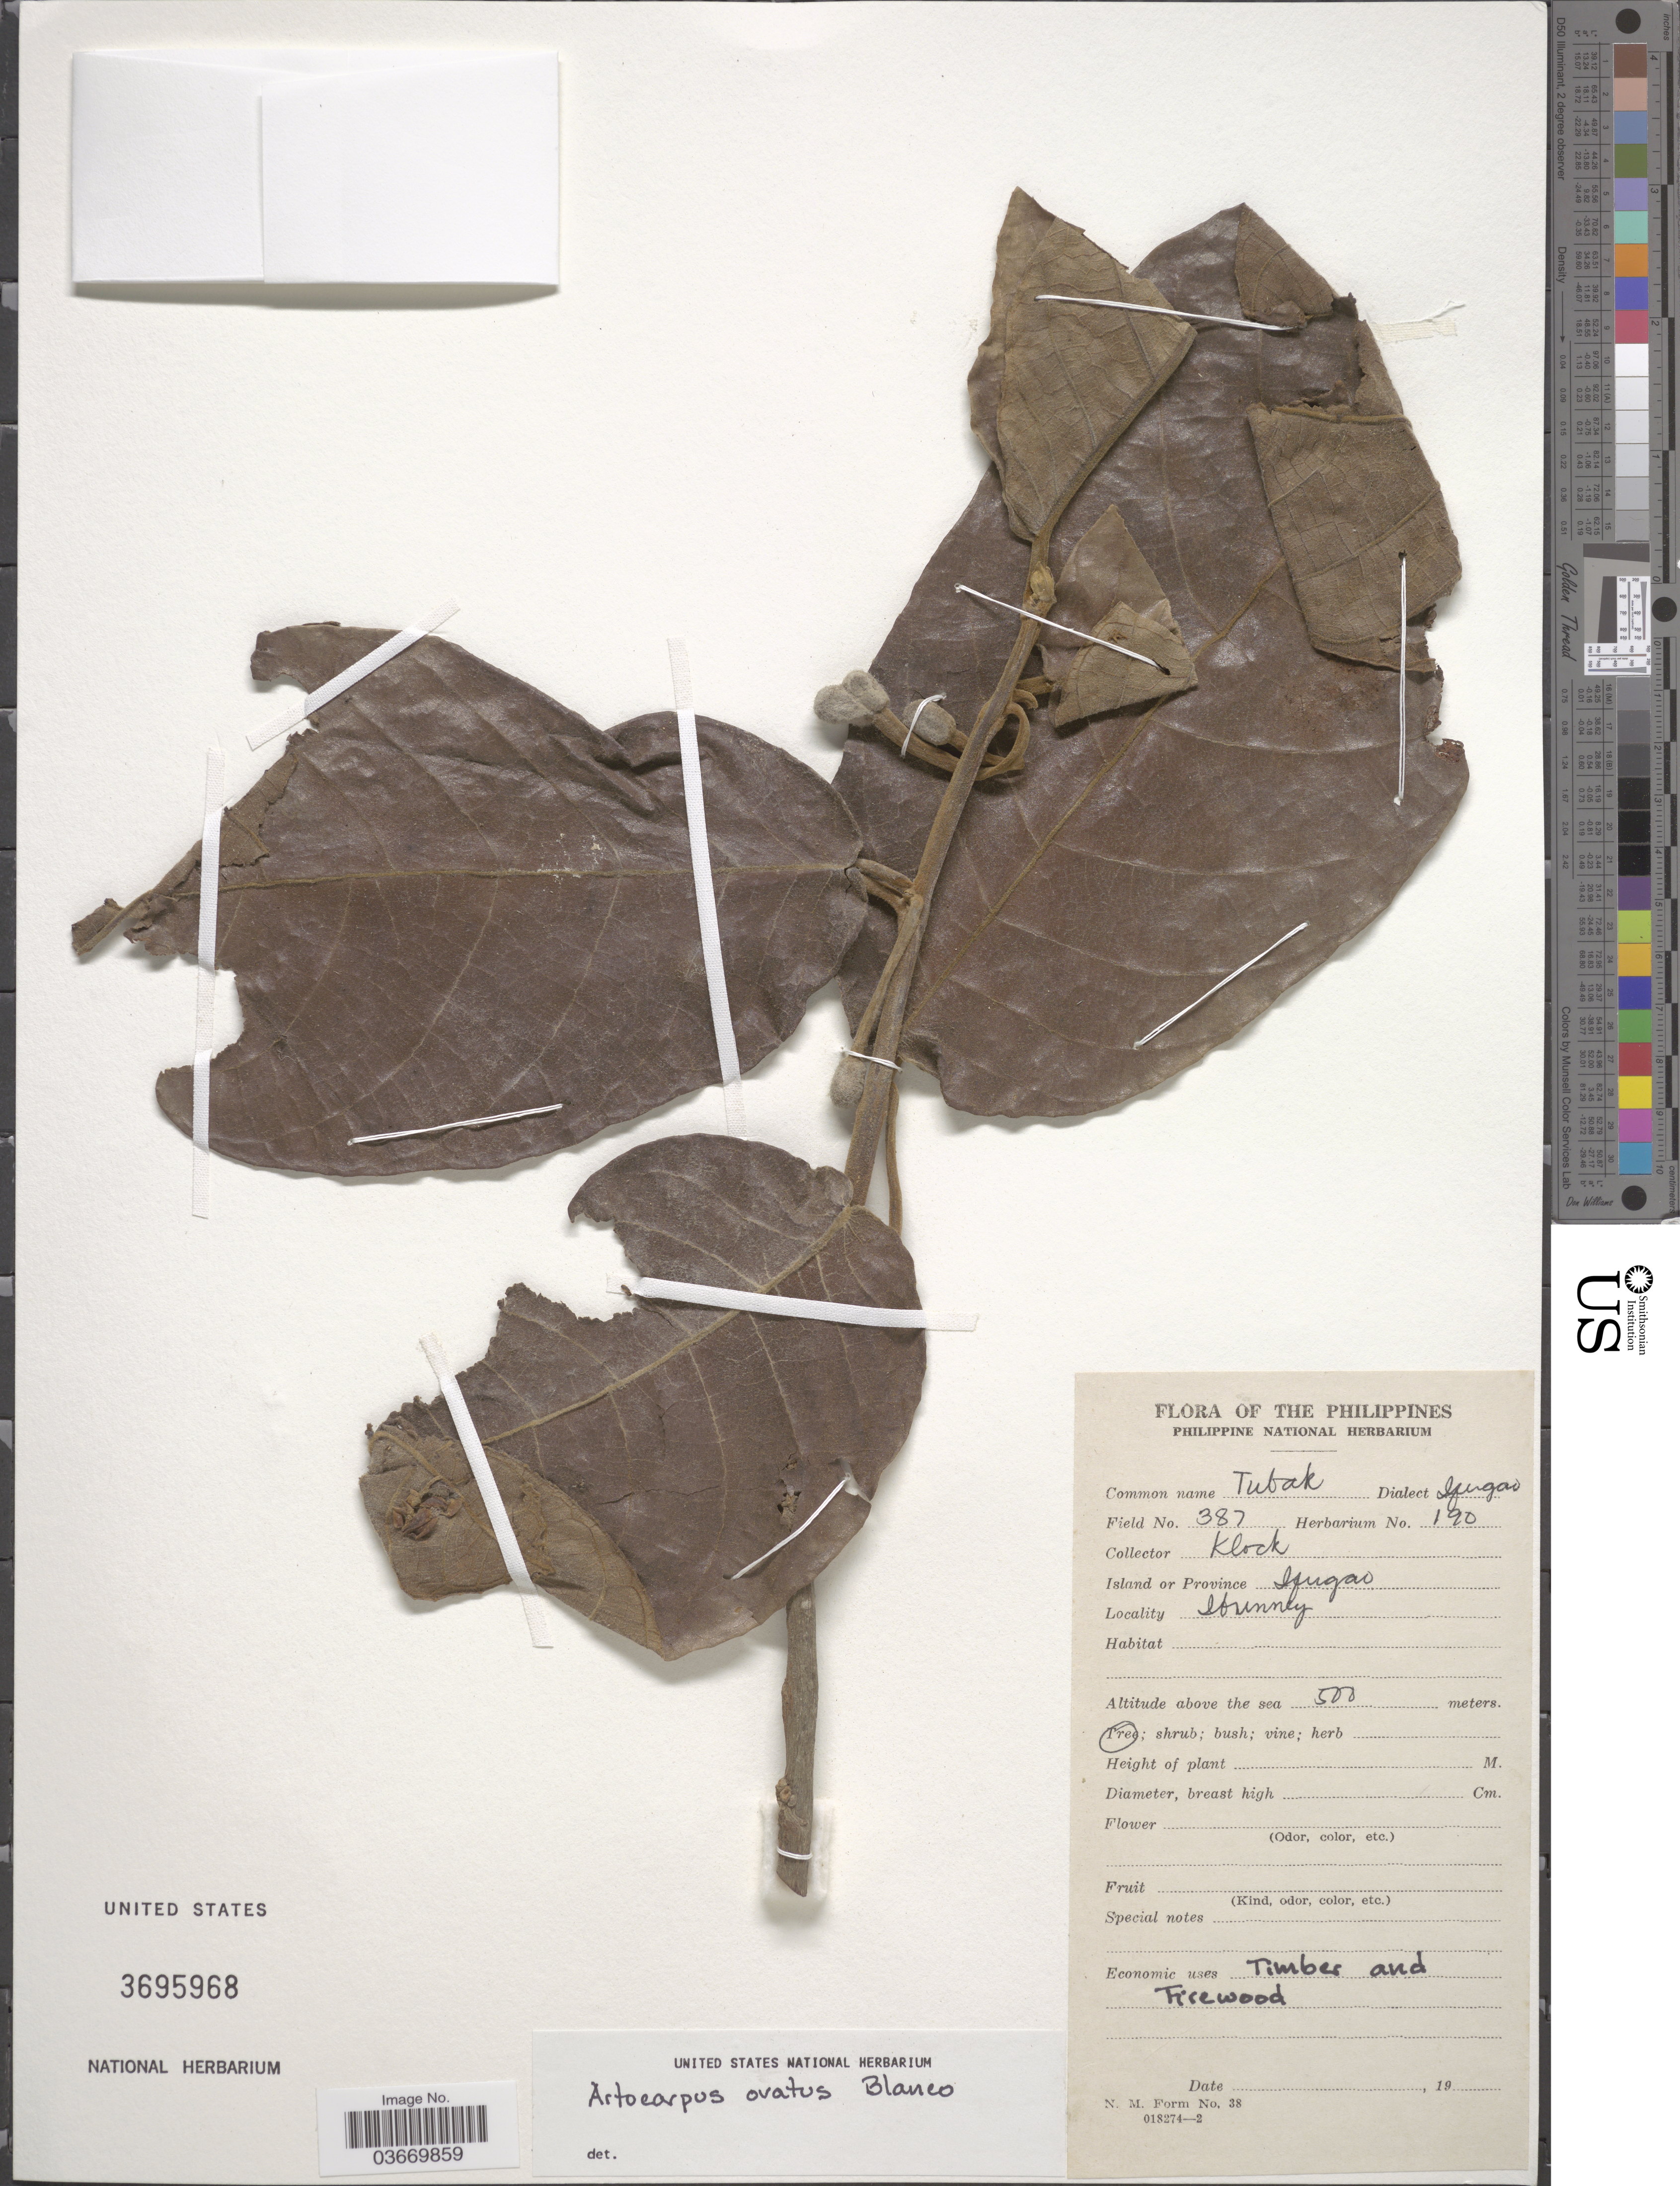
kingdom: Plantae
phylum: Tracheophyta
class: Magnoliopsida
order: Rosales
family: Moraceae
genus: Artocarpus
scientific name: Artocarpus ovatus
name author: Blanco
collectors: Klock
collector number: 387/190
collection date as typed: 19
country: Philippines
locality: Island or Province Ifugao. Ibunney.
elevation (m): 500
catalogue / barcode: US 3695968